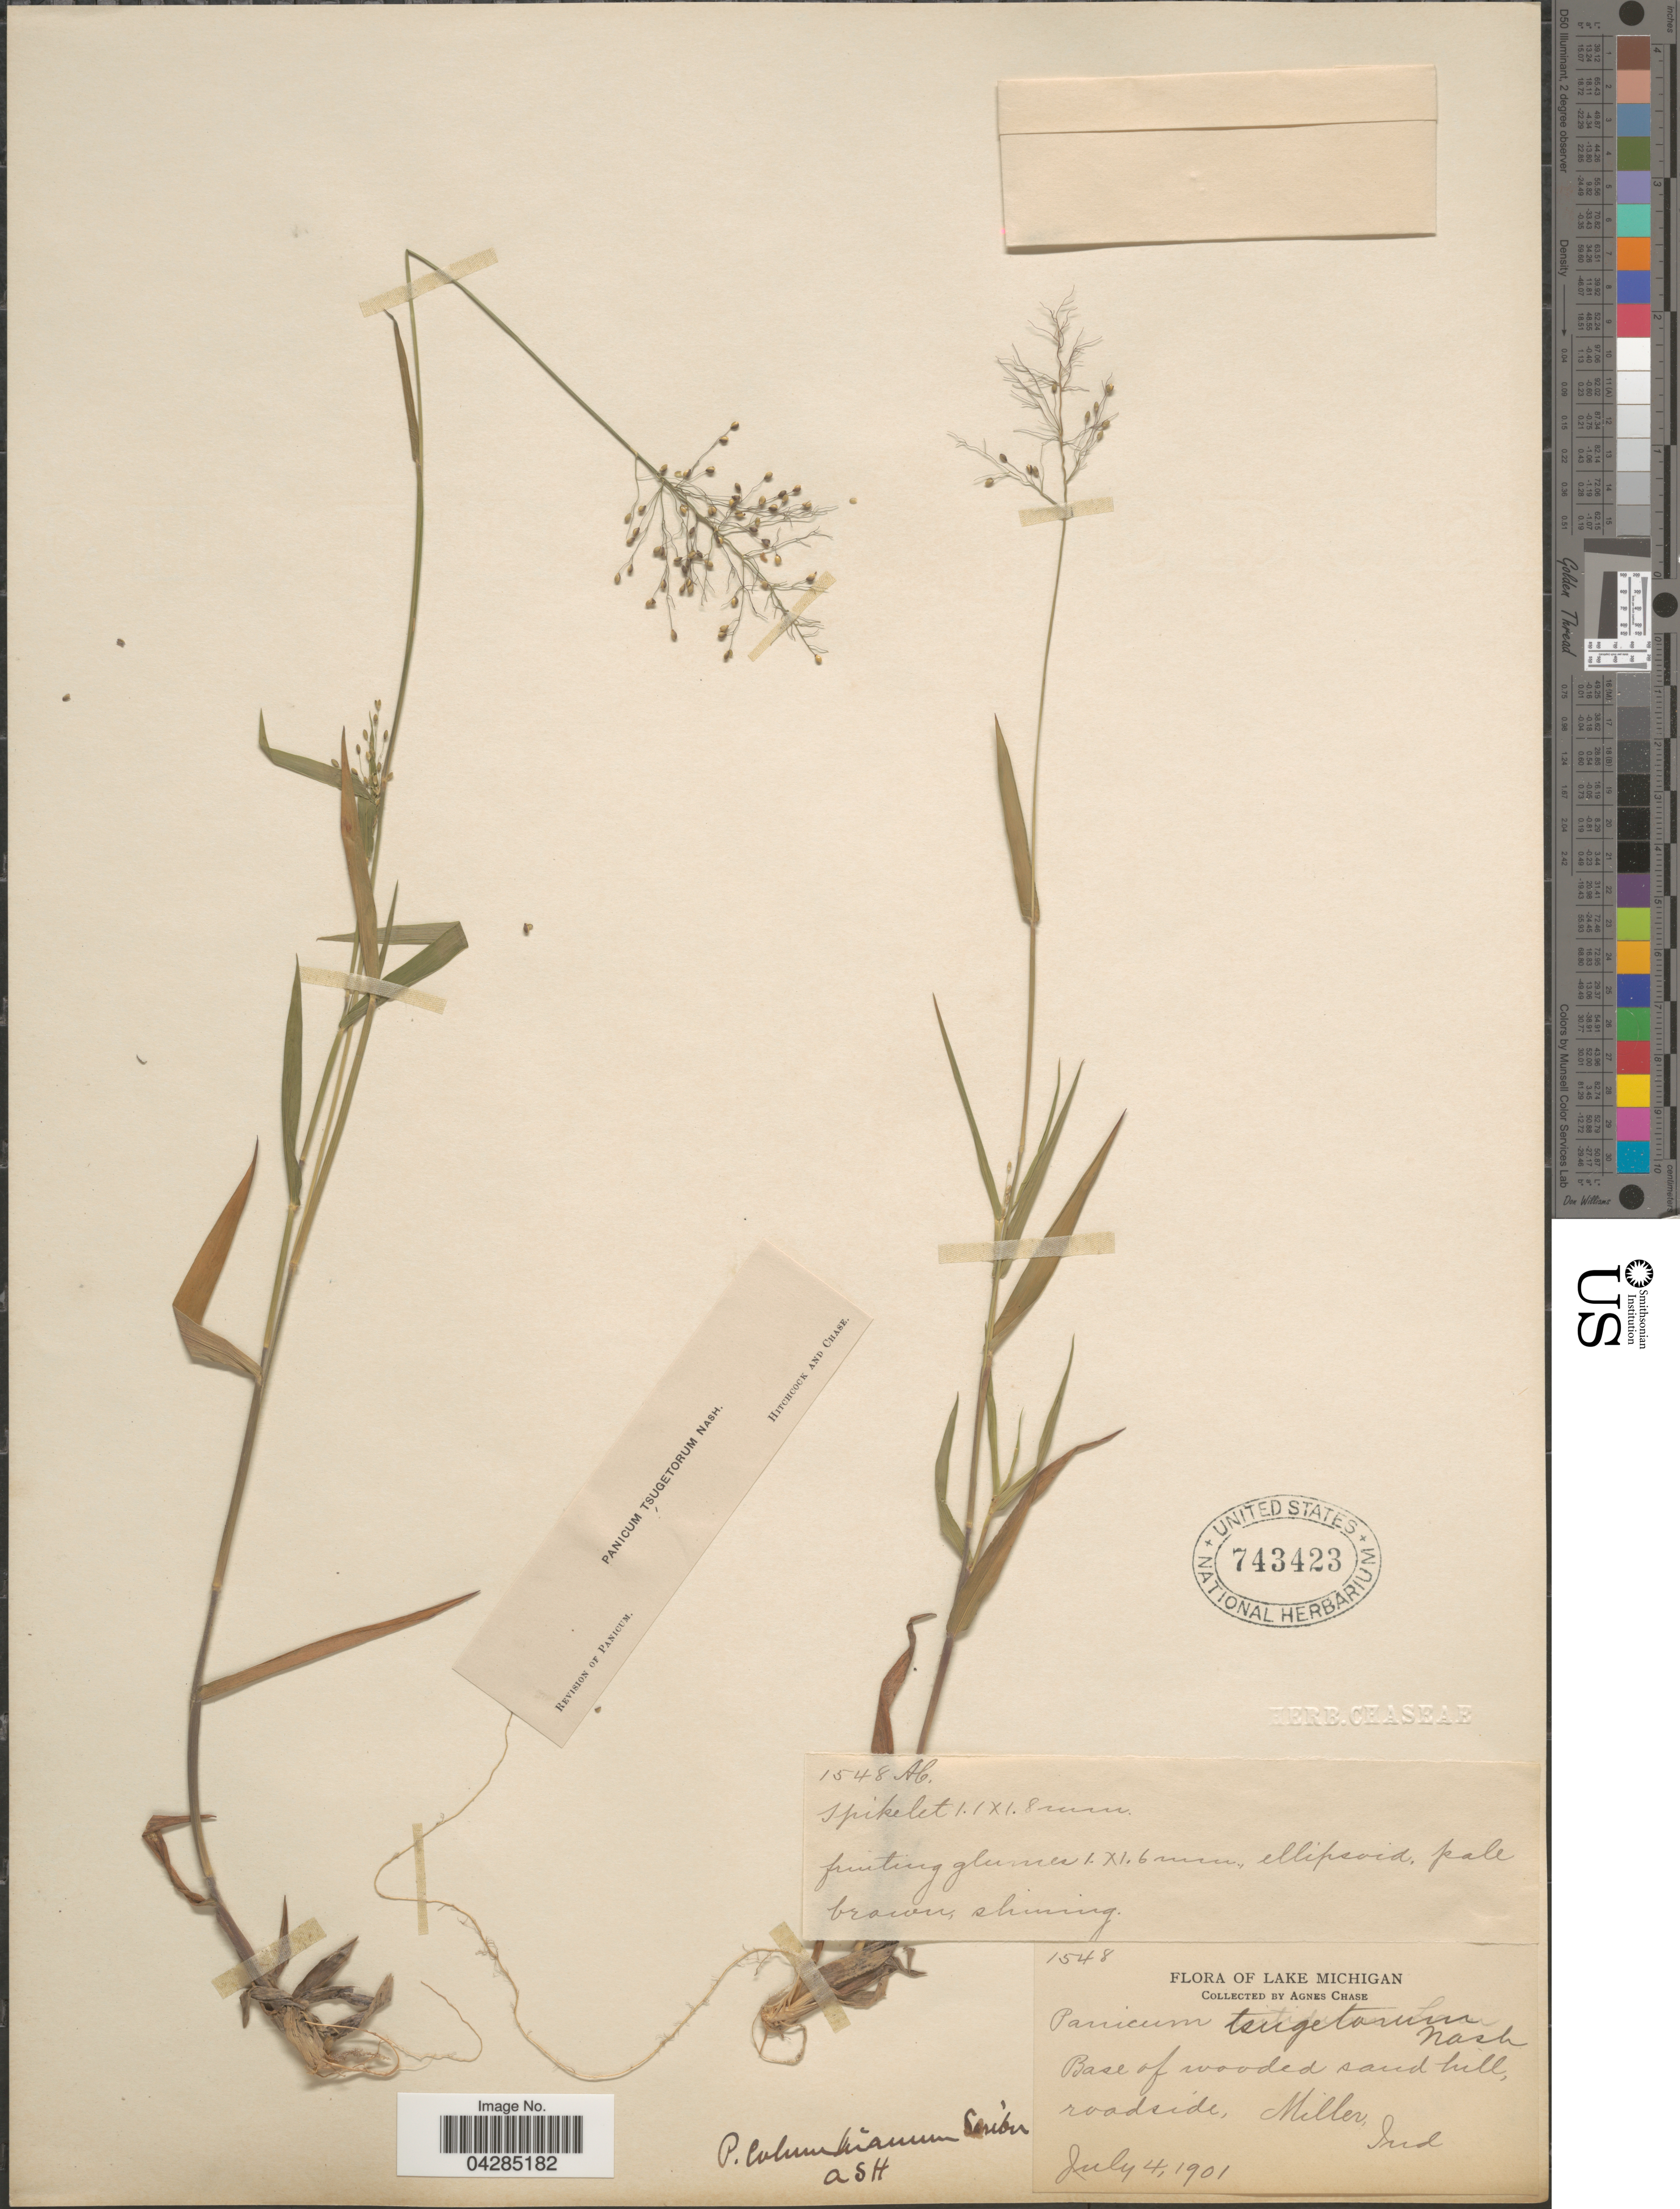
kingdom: Plantae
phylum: Tracheophyta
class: Liliopsida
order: Poales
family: Poaceae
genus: Dichanthelium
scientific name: Dichanthelium portoricense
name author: (Desv. ex Ham.) B.F. Hansen & Wunderlin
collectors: A. Chase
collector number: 1548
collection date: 1901-07-04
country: United States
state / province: Indiana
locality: Lake Michigan. Miller.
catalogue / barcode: US 743423